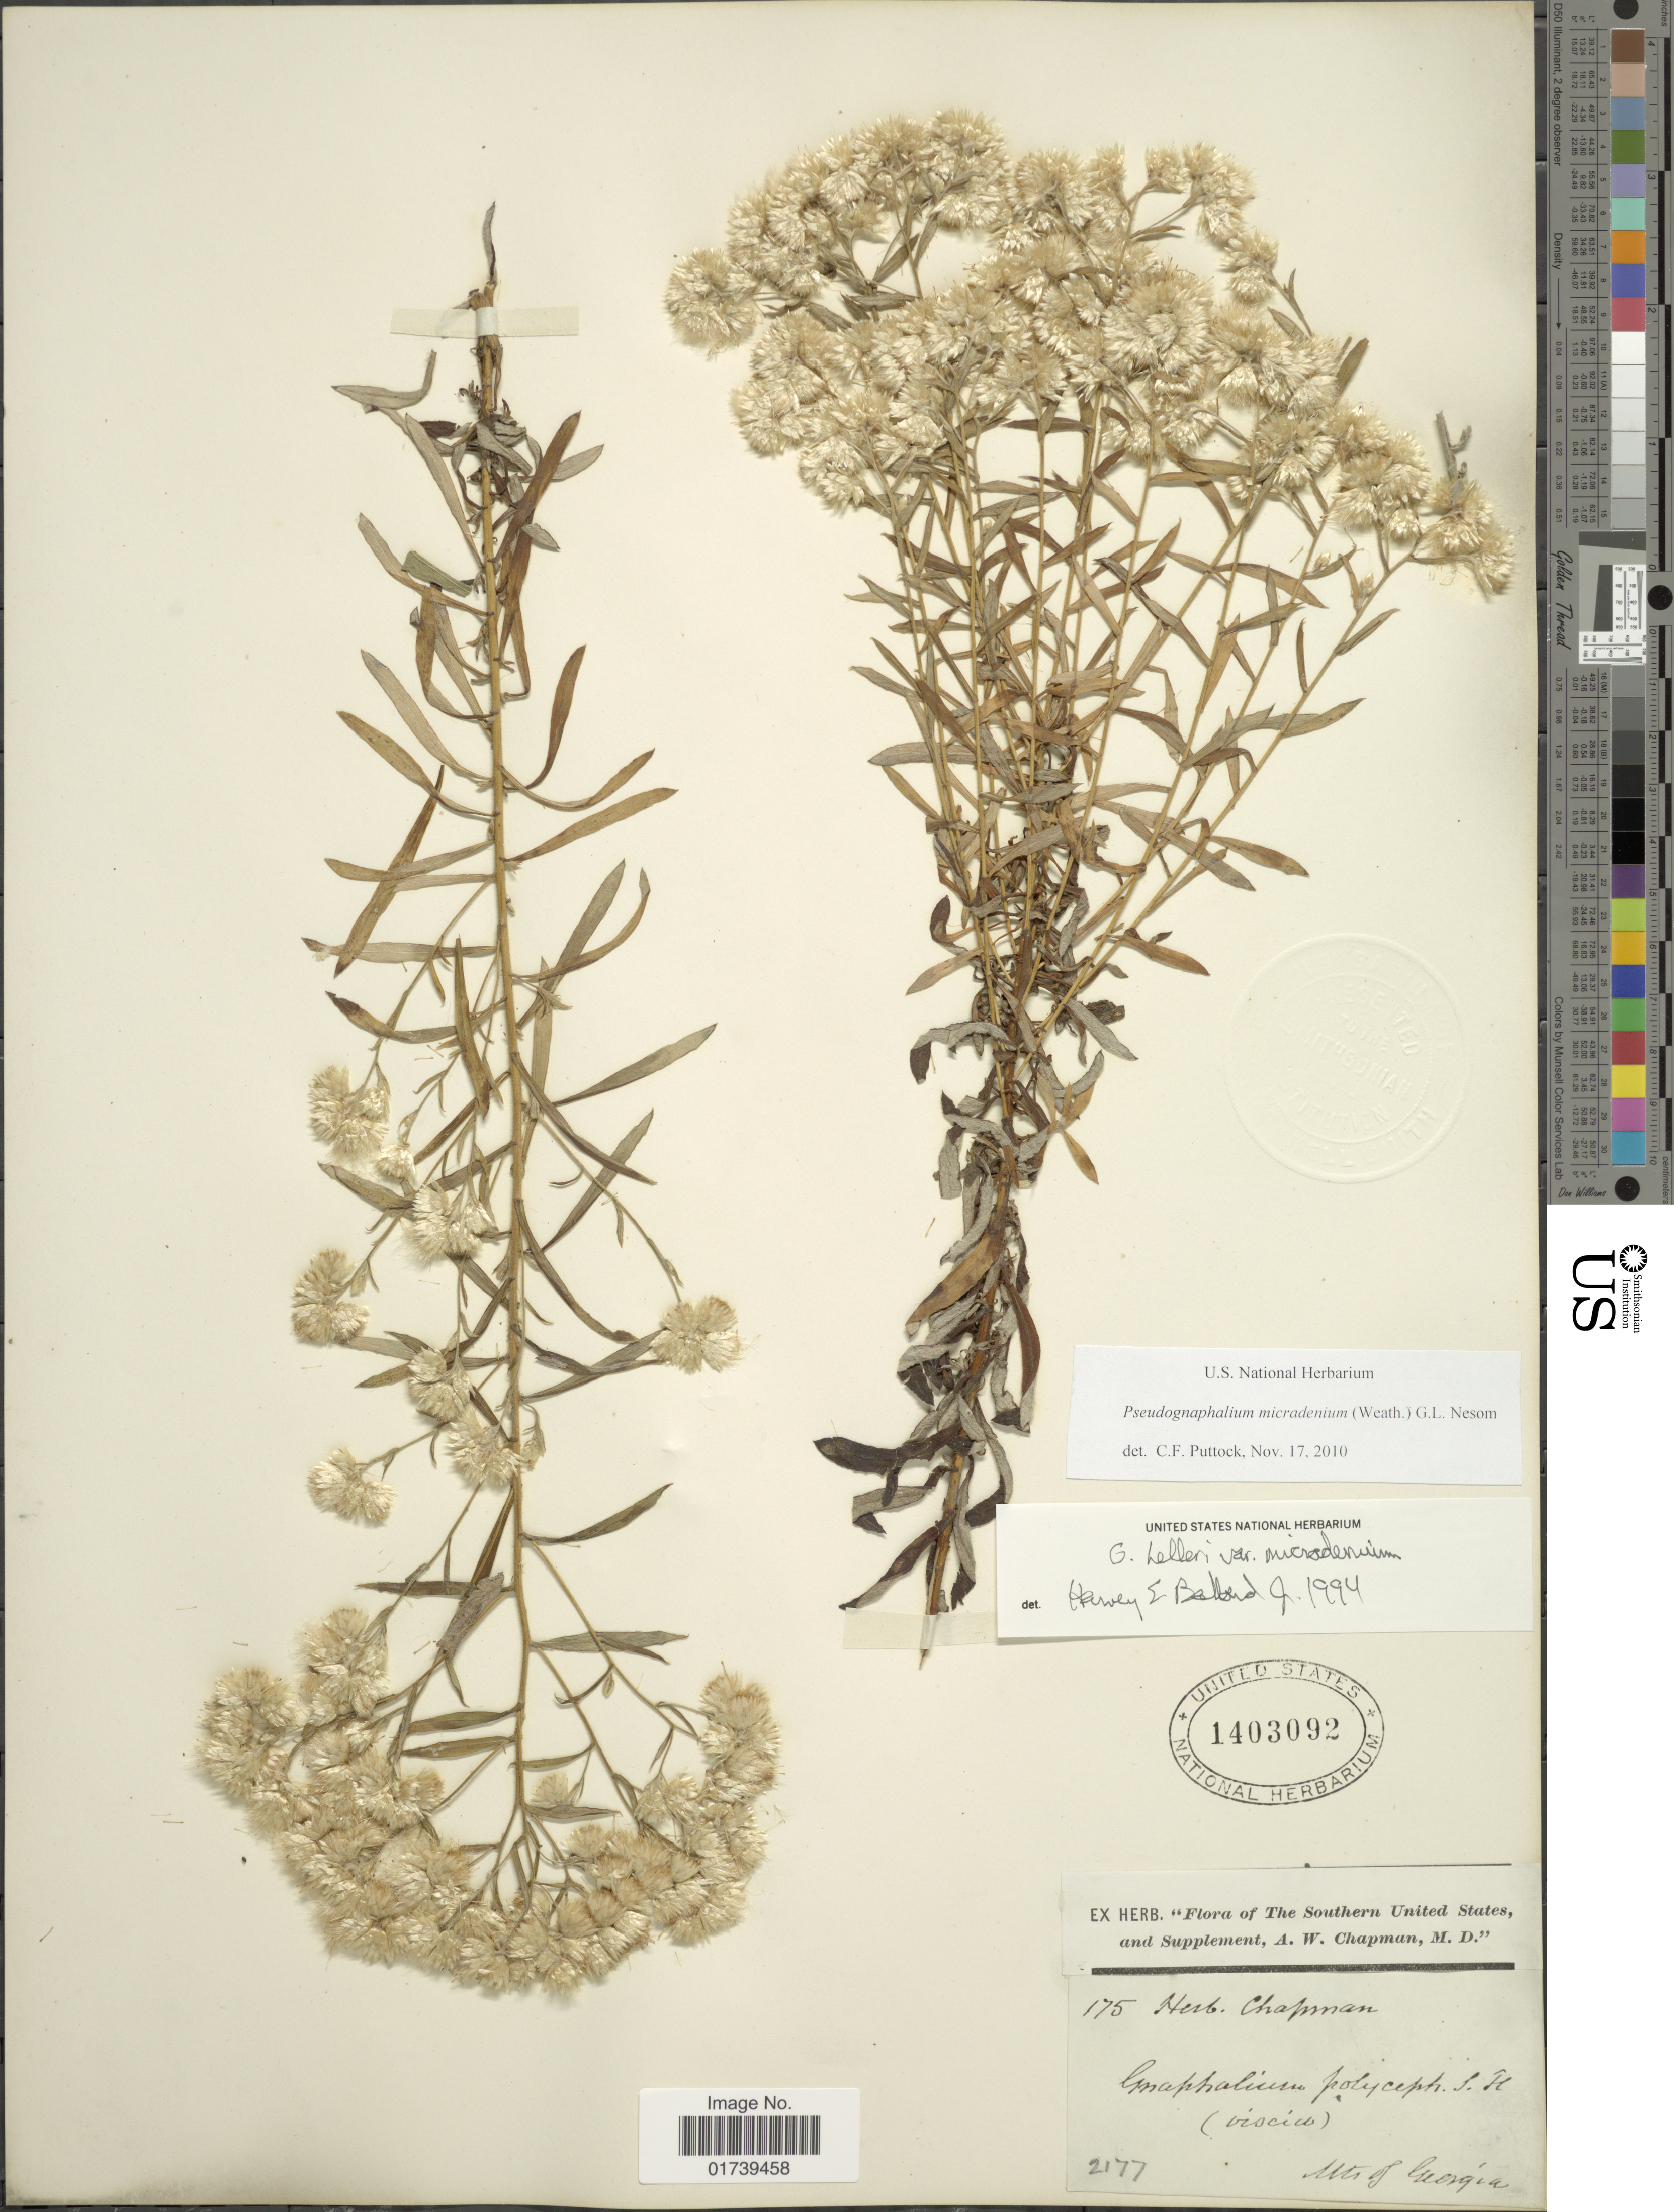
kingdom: Plantae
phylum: Tracheophyta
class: Magnoliopsida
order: Asterales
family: Asteraceae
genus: Pseudognaphalium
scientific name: Pseudognaphalium micradenium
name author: (Weath.) G.L. Nesom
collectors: ex herb. Chapman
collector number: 175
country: United States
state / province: Georgia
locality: Mts of Georgia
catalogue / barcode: US 1403092